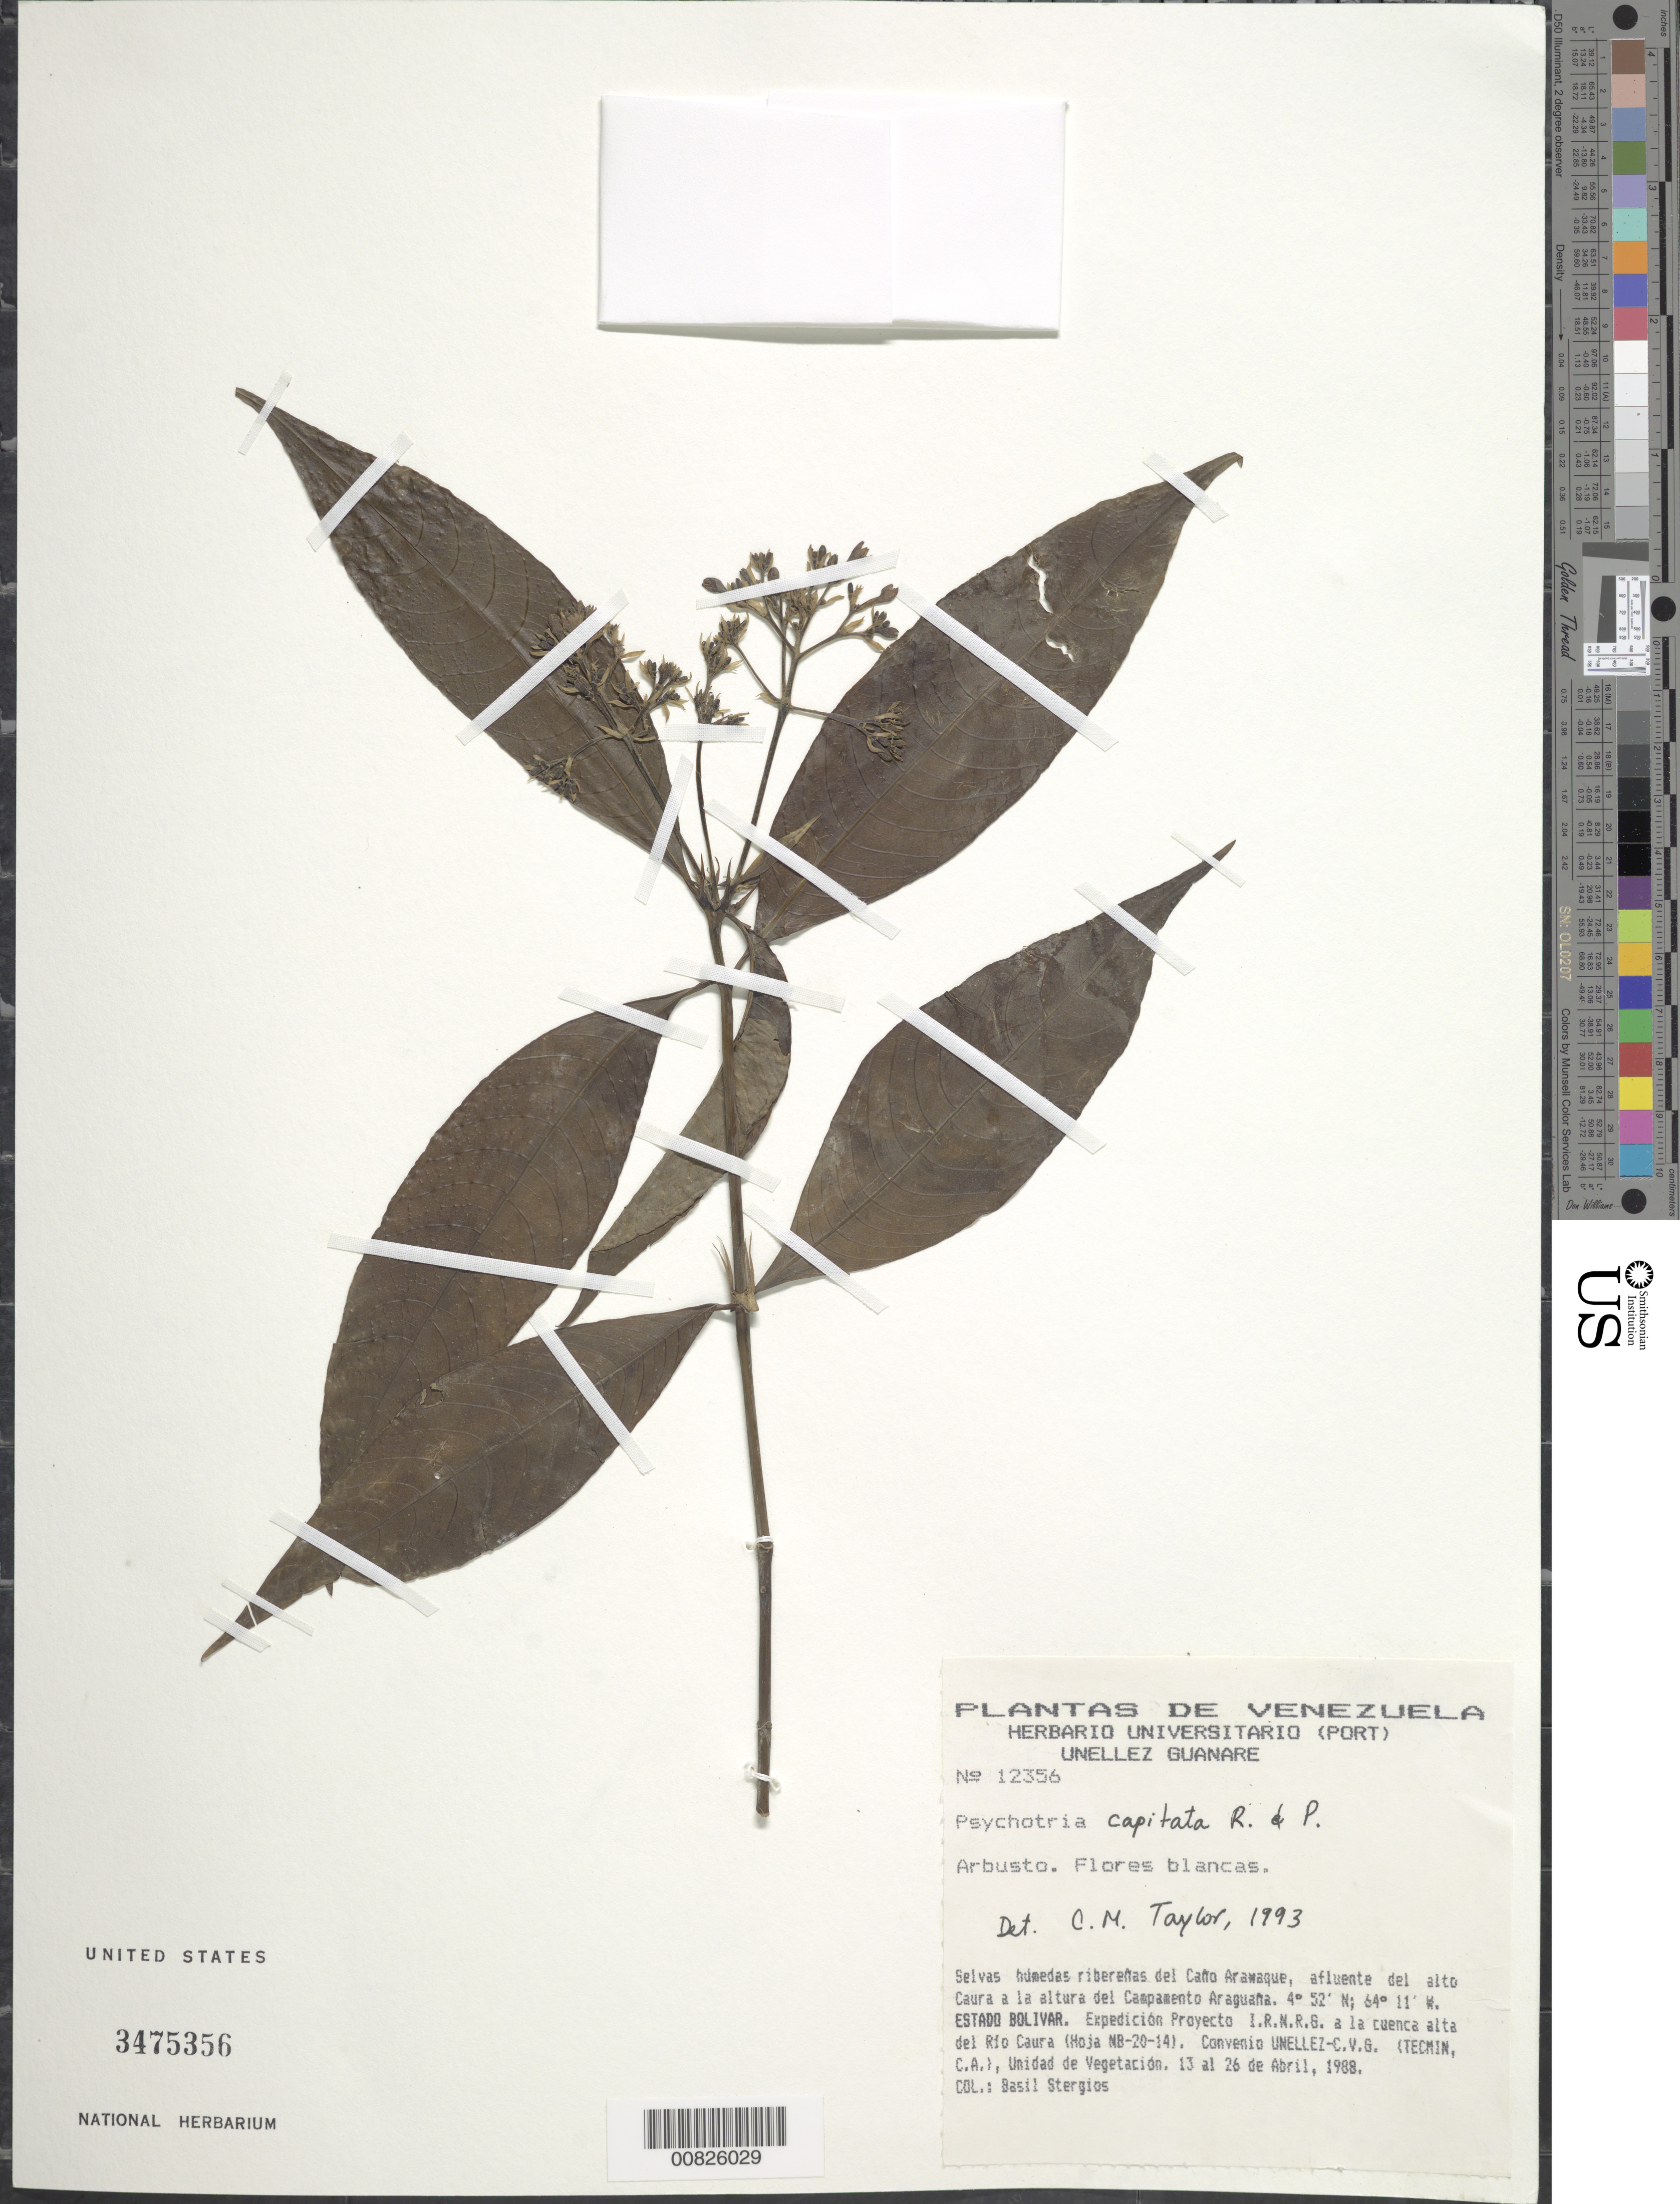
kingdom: Plantae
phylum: Tracheophyta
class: Magnoliopsida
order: Gentianales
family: Rubiaceae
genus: Psychotria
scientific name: Psychotria capitata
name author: Ruiz & Pav.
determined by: Taylor, Charlotte M.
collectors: B. G. Stergios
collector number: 12356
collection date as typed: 13-Apr-88 to 26-Apr-88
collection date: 1988-04-13/1988-04-26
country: Venezuela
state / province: Bolívar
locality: Río Caura, Caño Aramaque, afluente del alto Caura a la altura del Campamento Araguana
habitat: Selvas húmedas riberenas del cano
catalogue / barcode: US 3475356